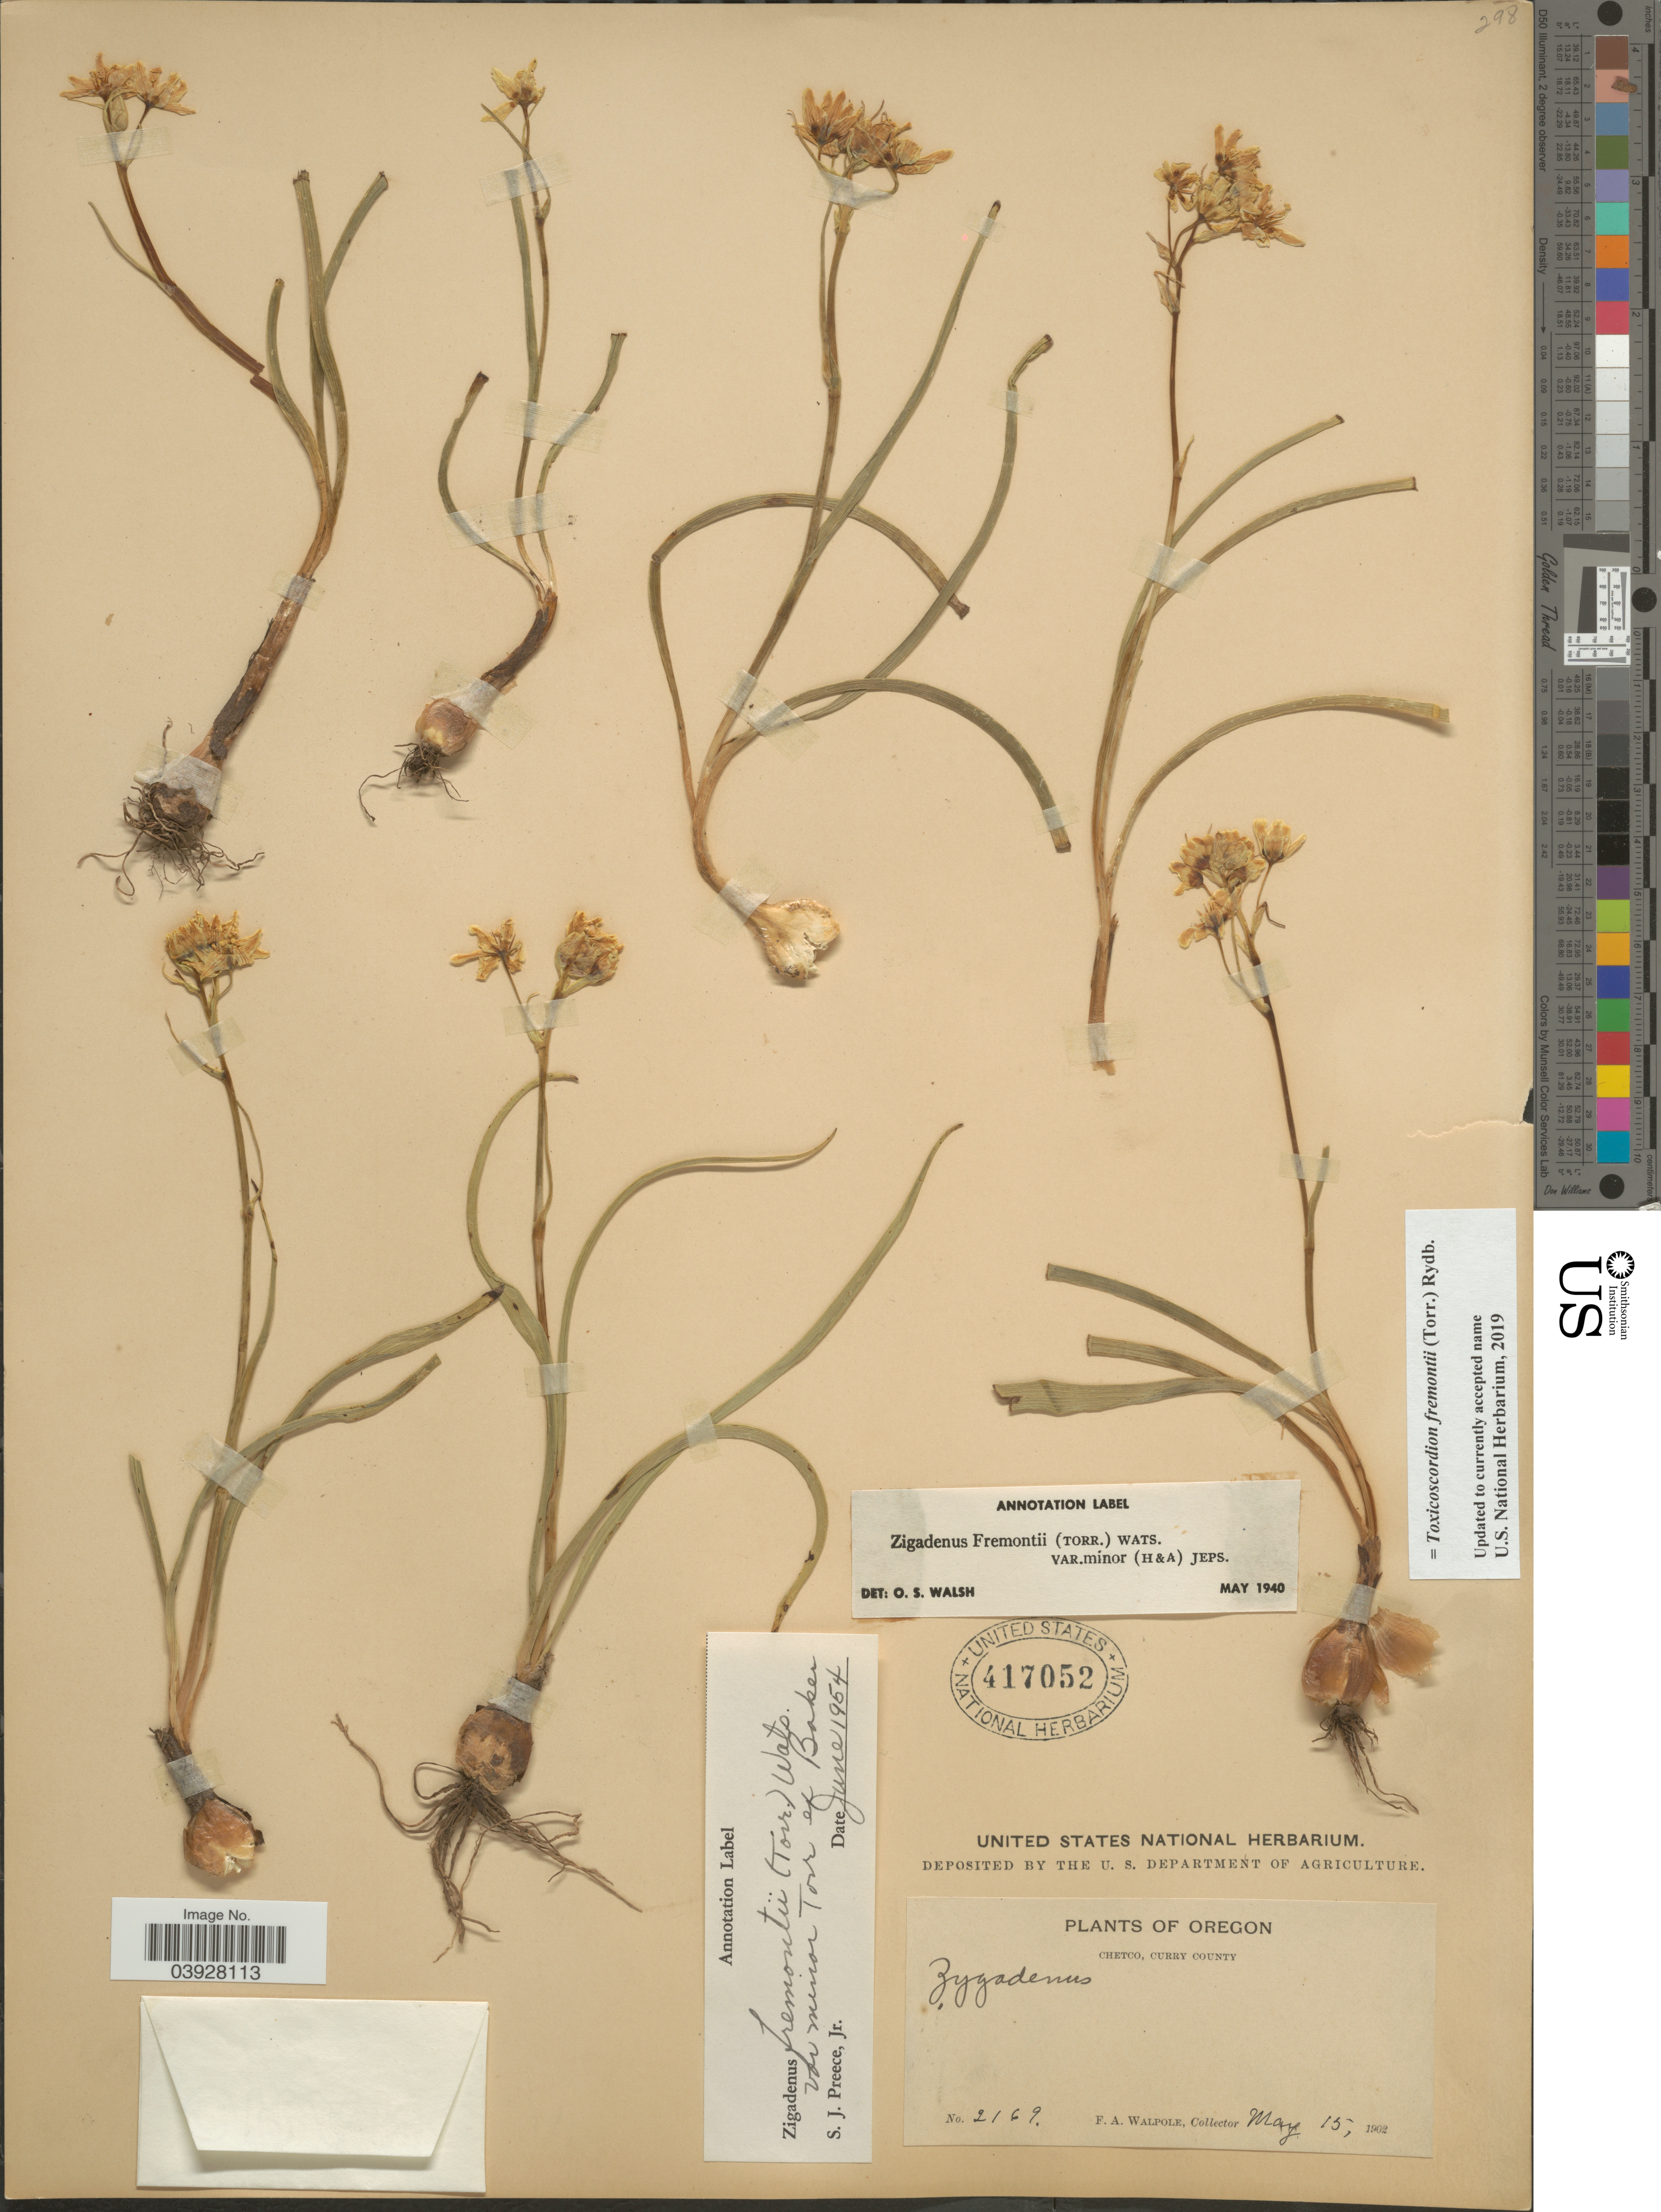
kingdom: Plantae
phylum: Tracheophyta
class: Liliopsida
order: Liliales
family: Melanthiaceae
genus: Toxicoscordion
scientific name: Toxicoscordion fremontii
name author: (Torr.) Rydb.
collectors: F. Walpole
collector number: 2169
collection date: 1902-05-15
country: United States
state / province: Oregon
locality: Chetco, Curry County.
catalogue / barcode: US 417052